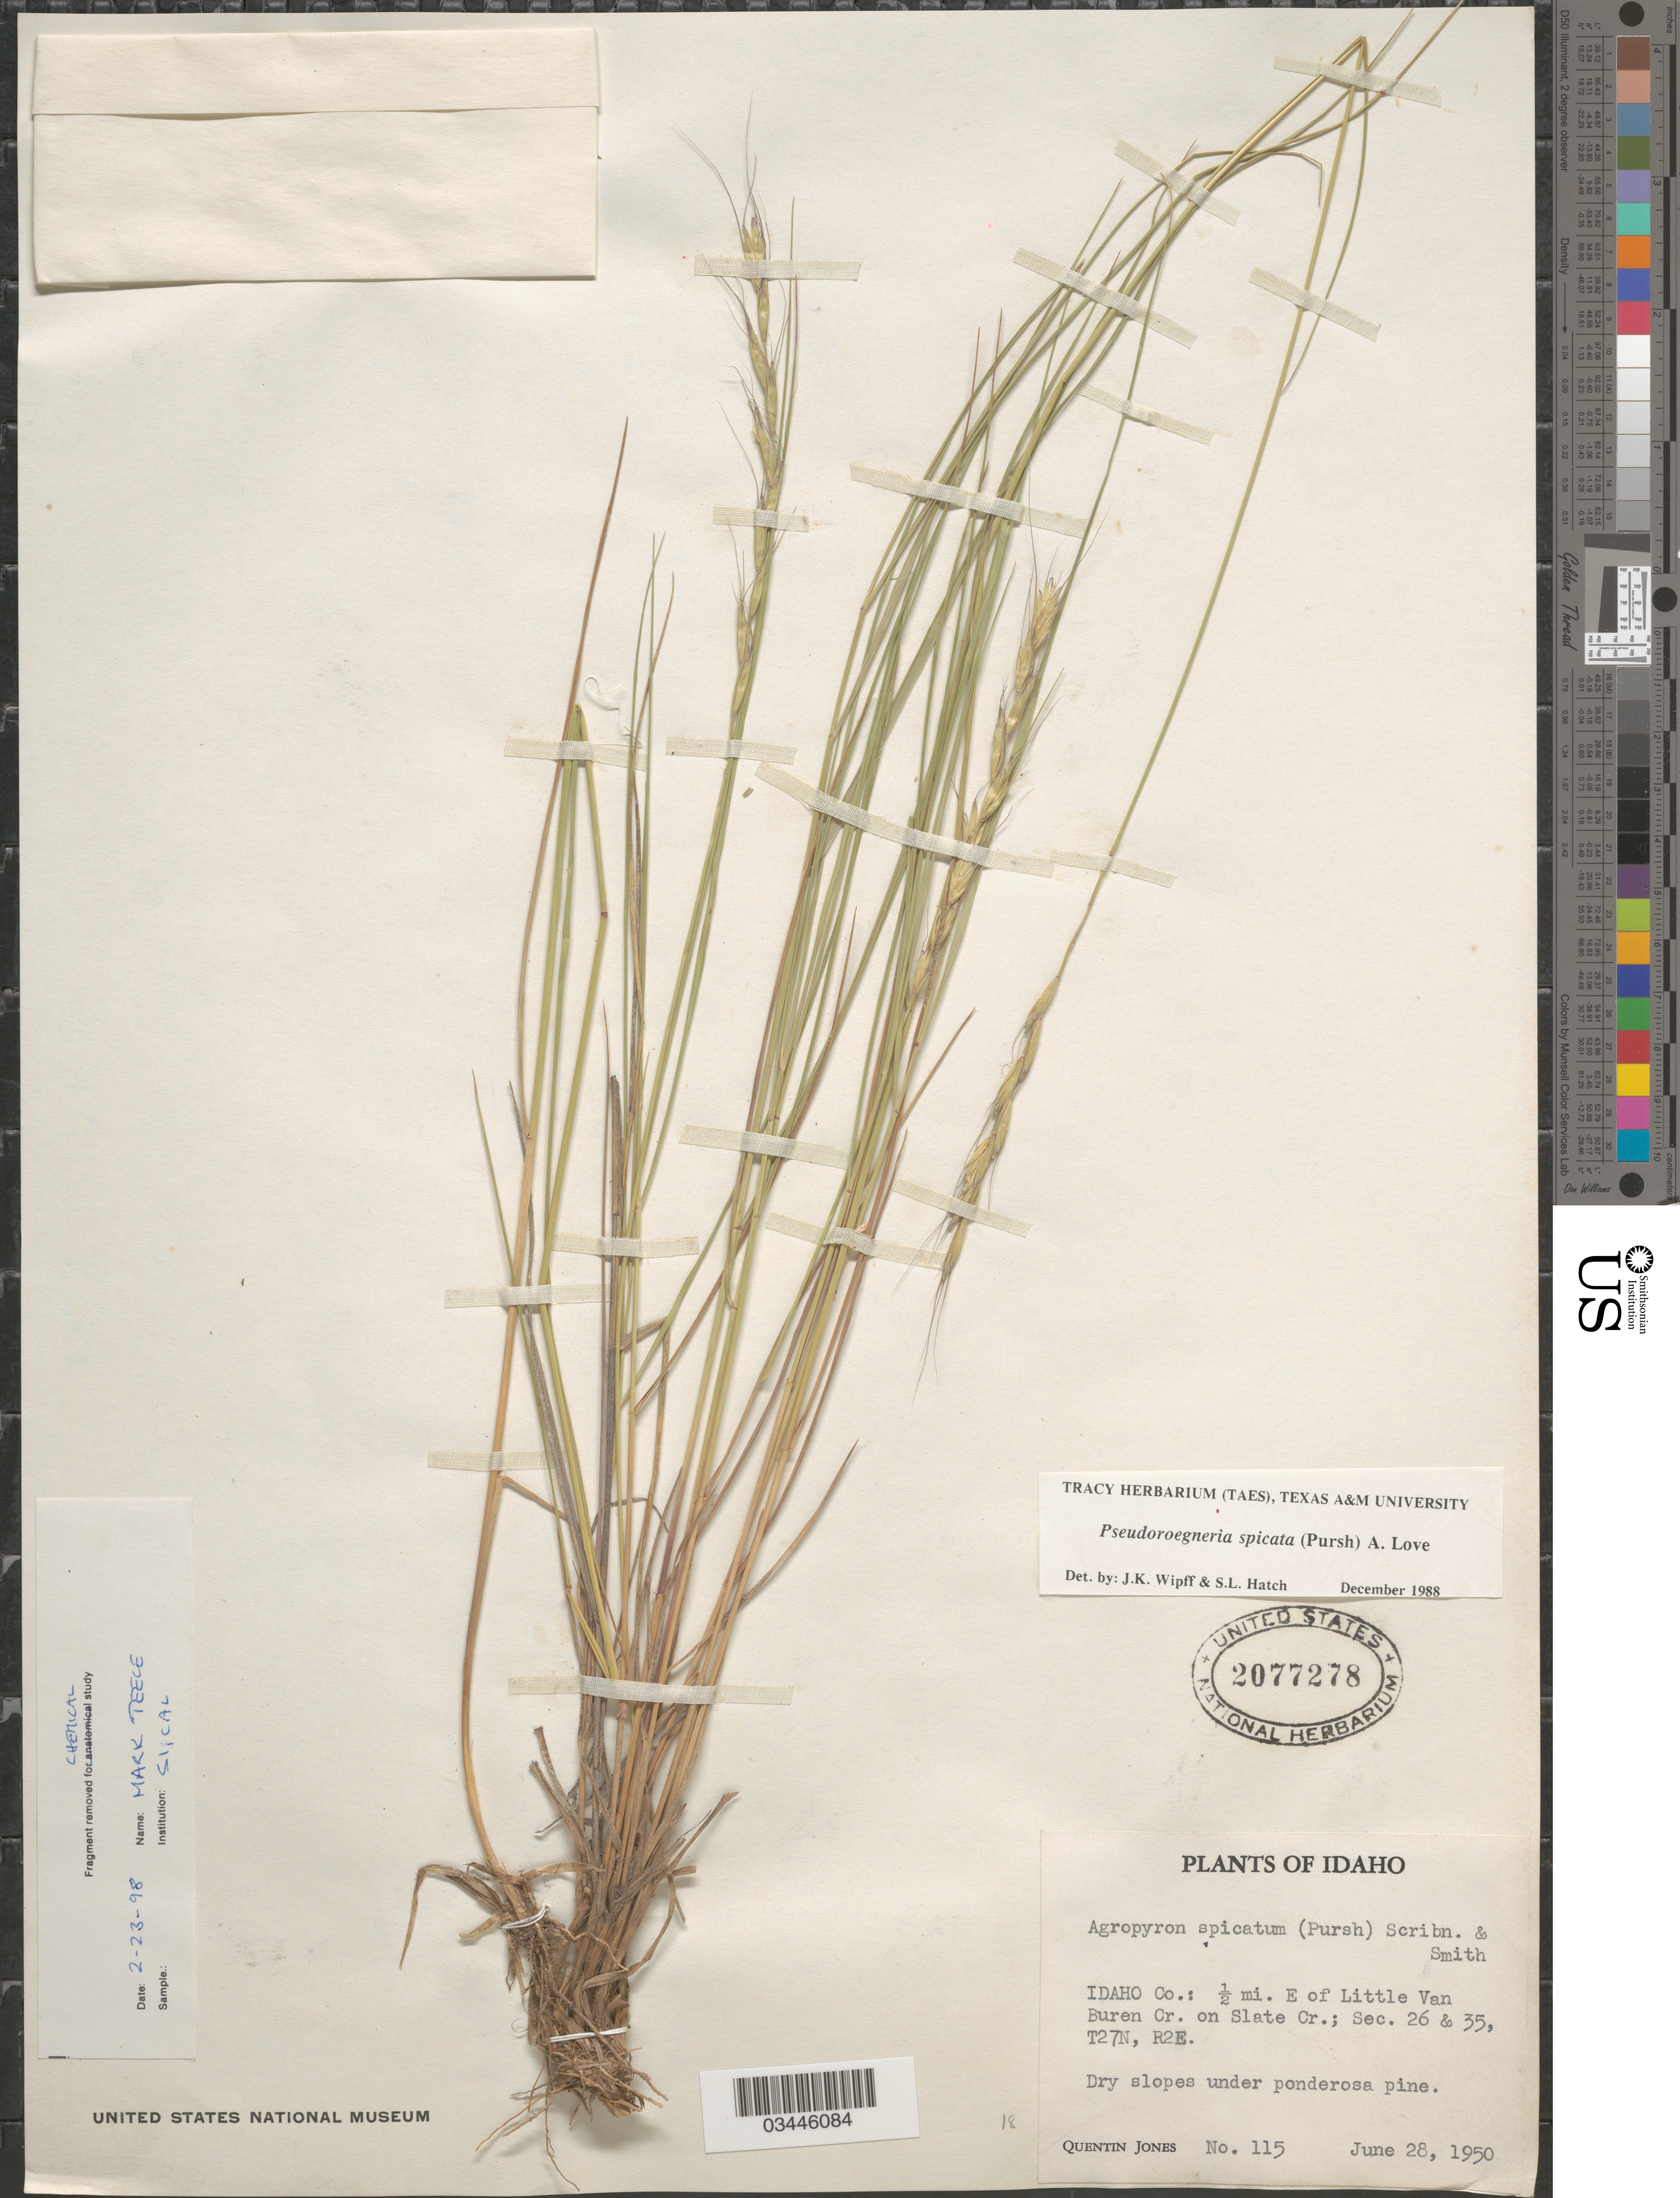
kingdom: Plantae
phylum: Tracheophyta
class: Liliopsida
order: Poales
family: Poaceae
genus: Pseudoroegneria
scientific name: Pseudoroegneria spicata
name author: (Pursh) Á. Löve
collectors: Q. Jones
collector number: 115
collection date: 1950-06-28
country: United States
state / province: Idaho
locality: Idaho Co.: ½ mi. E of Little Van Buren Cr. on Slate Cr.; Sec. 26 & 35, T27N, R2E.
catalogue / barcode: US 2077278